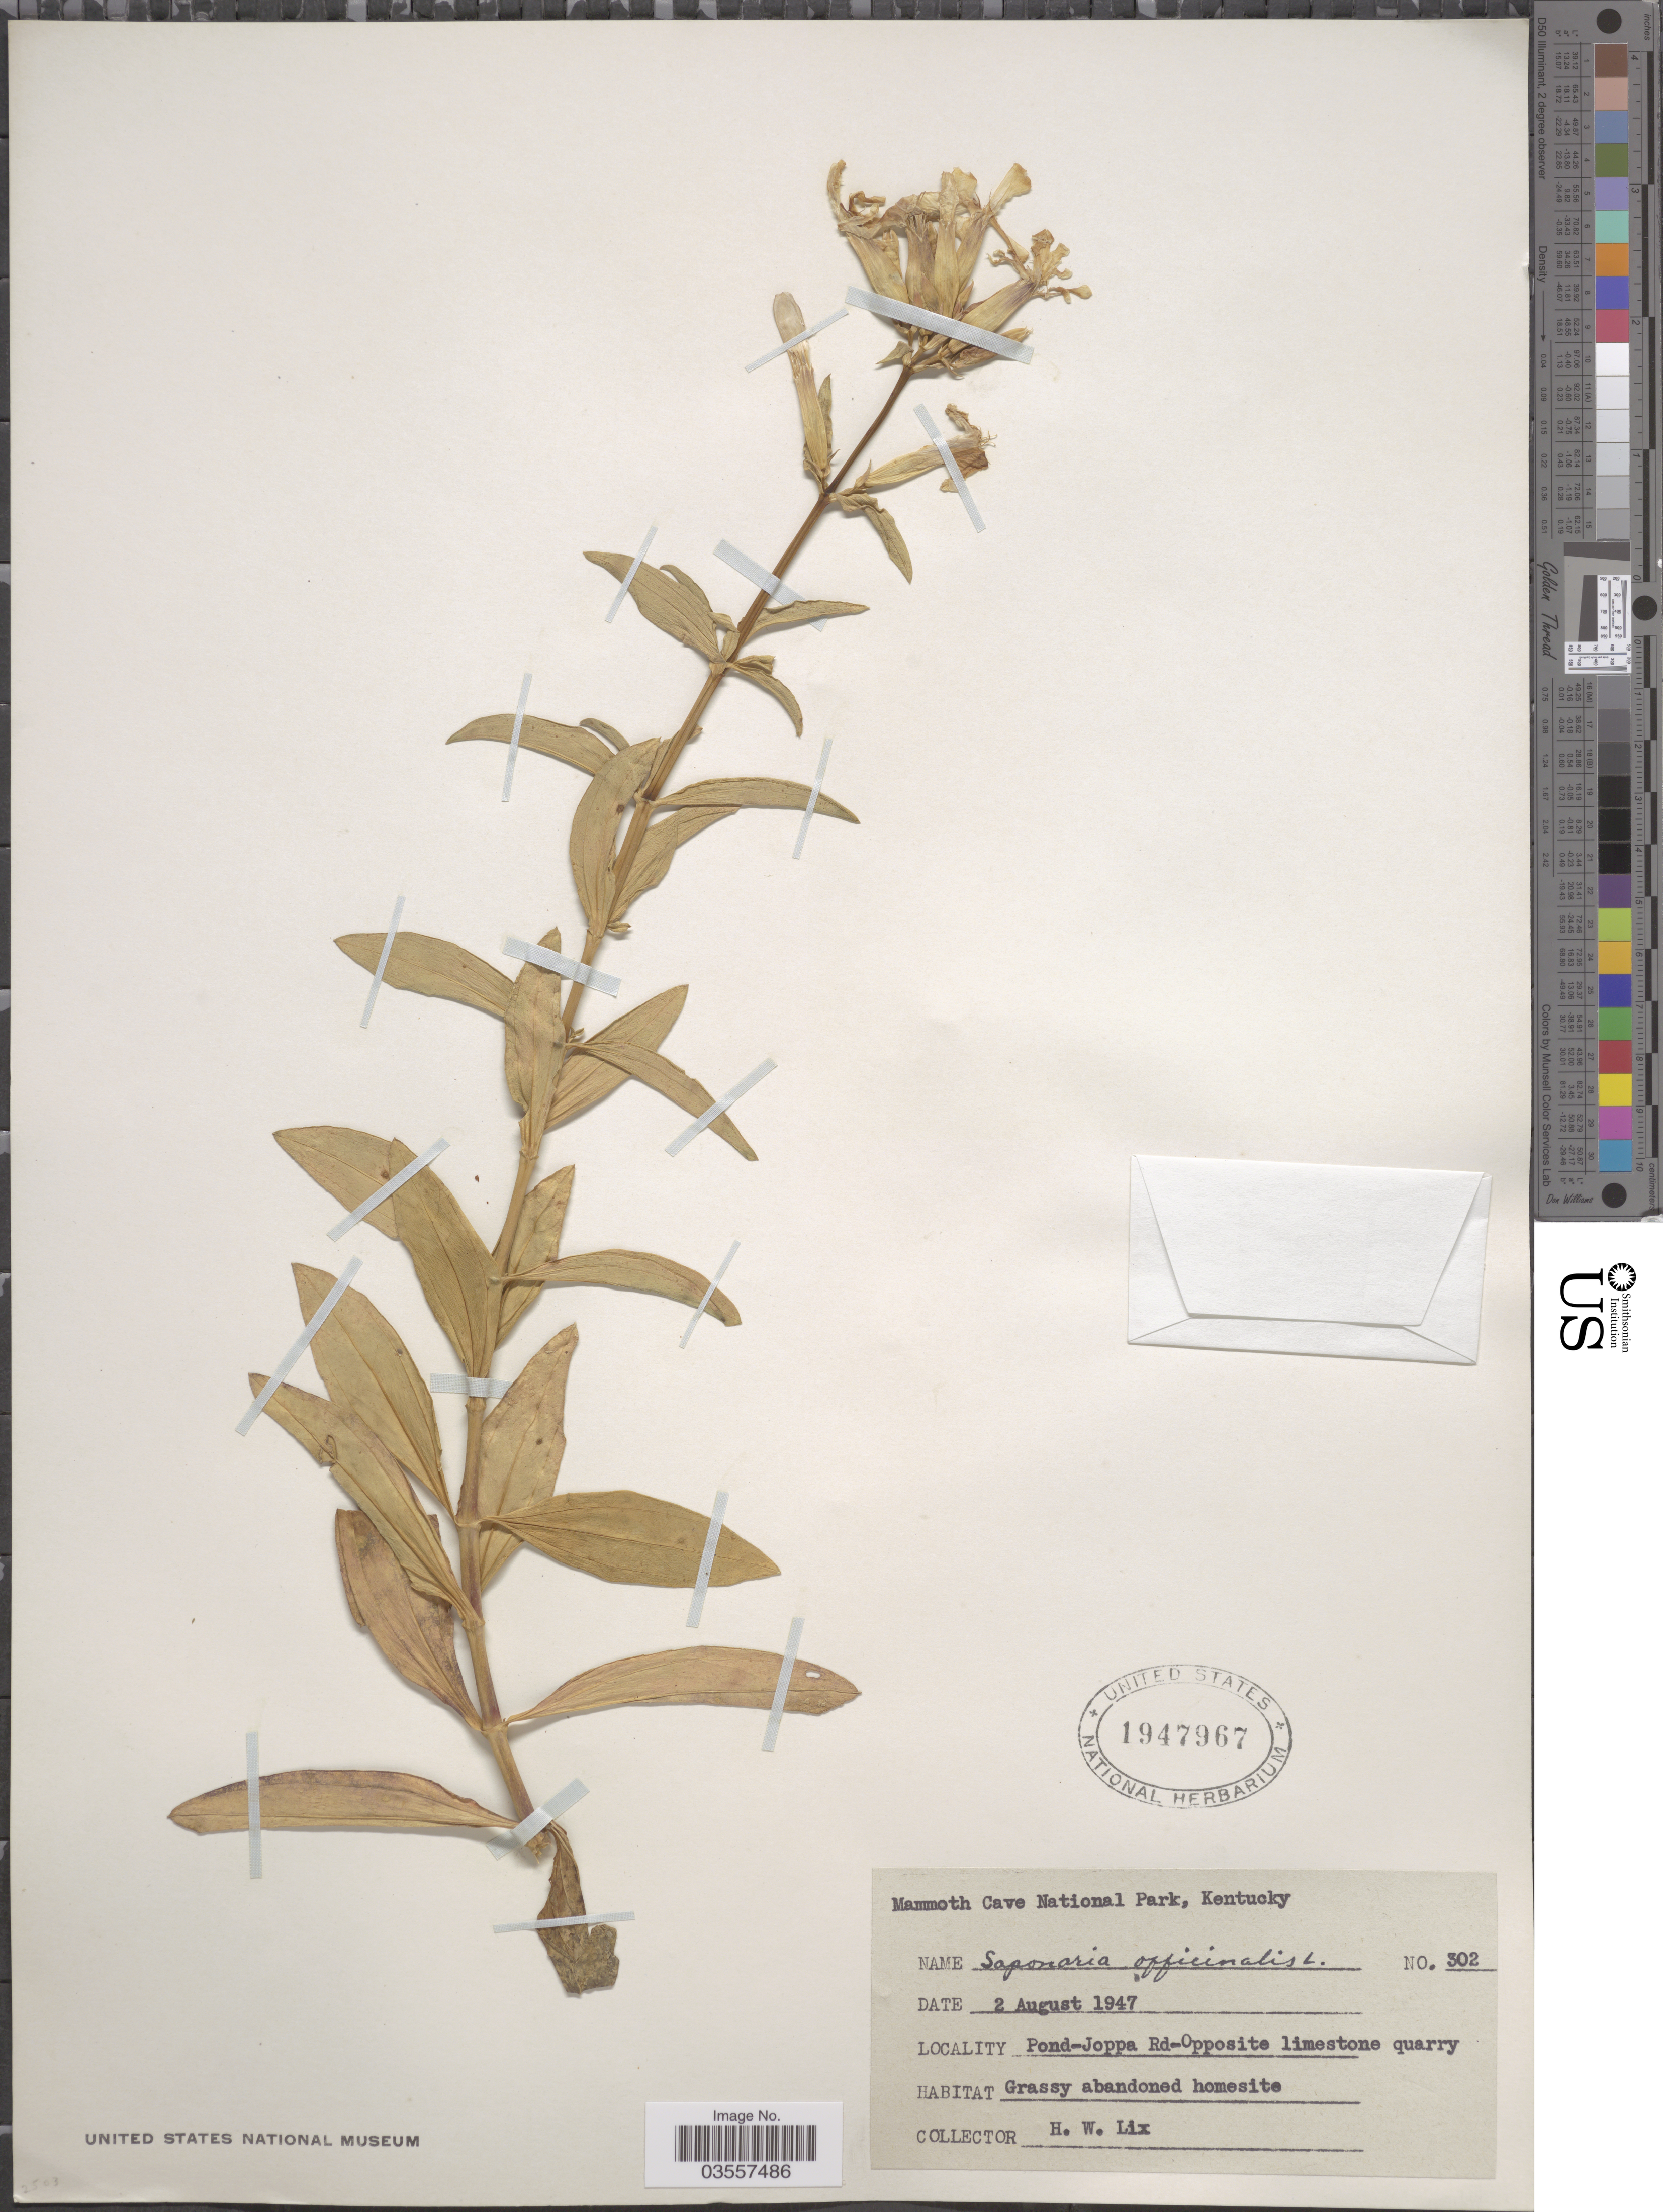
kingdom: Plantae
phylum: Tracheophyta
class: Magnoliopsida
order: Caryophyllales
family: Caryophyllaceae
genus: Saponaria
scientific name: Saponaria officinalis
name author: L.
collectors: H. W. Lix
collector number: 302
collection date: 1947-08-02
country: United States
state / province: Kentucky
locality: Mammoth Cave National Park. Pond-Joppa Rd-Opposite limestone quarry.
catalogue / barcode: US 1947967